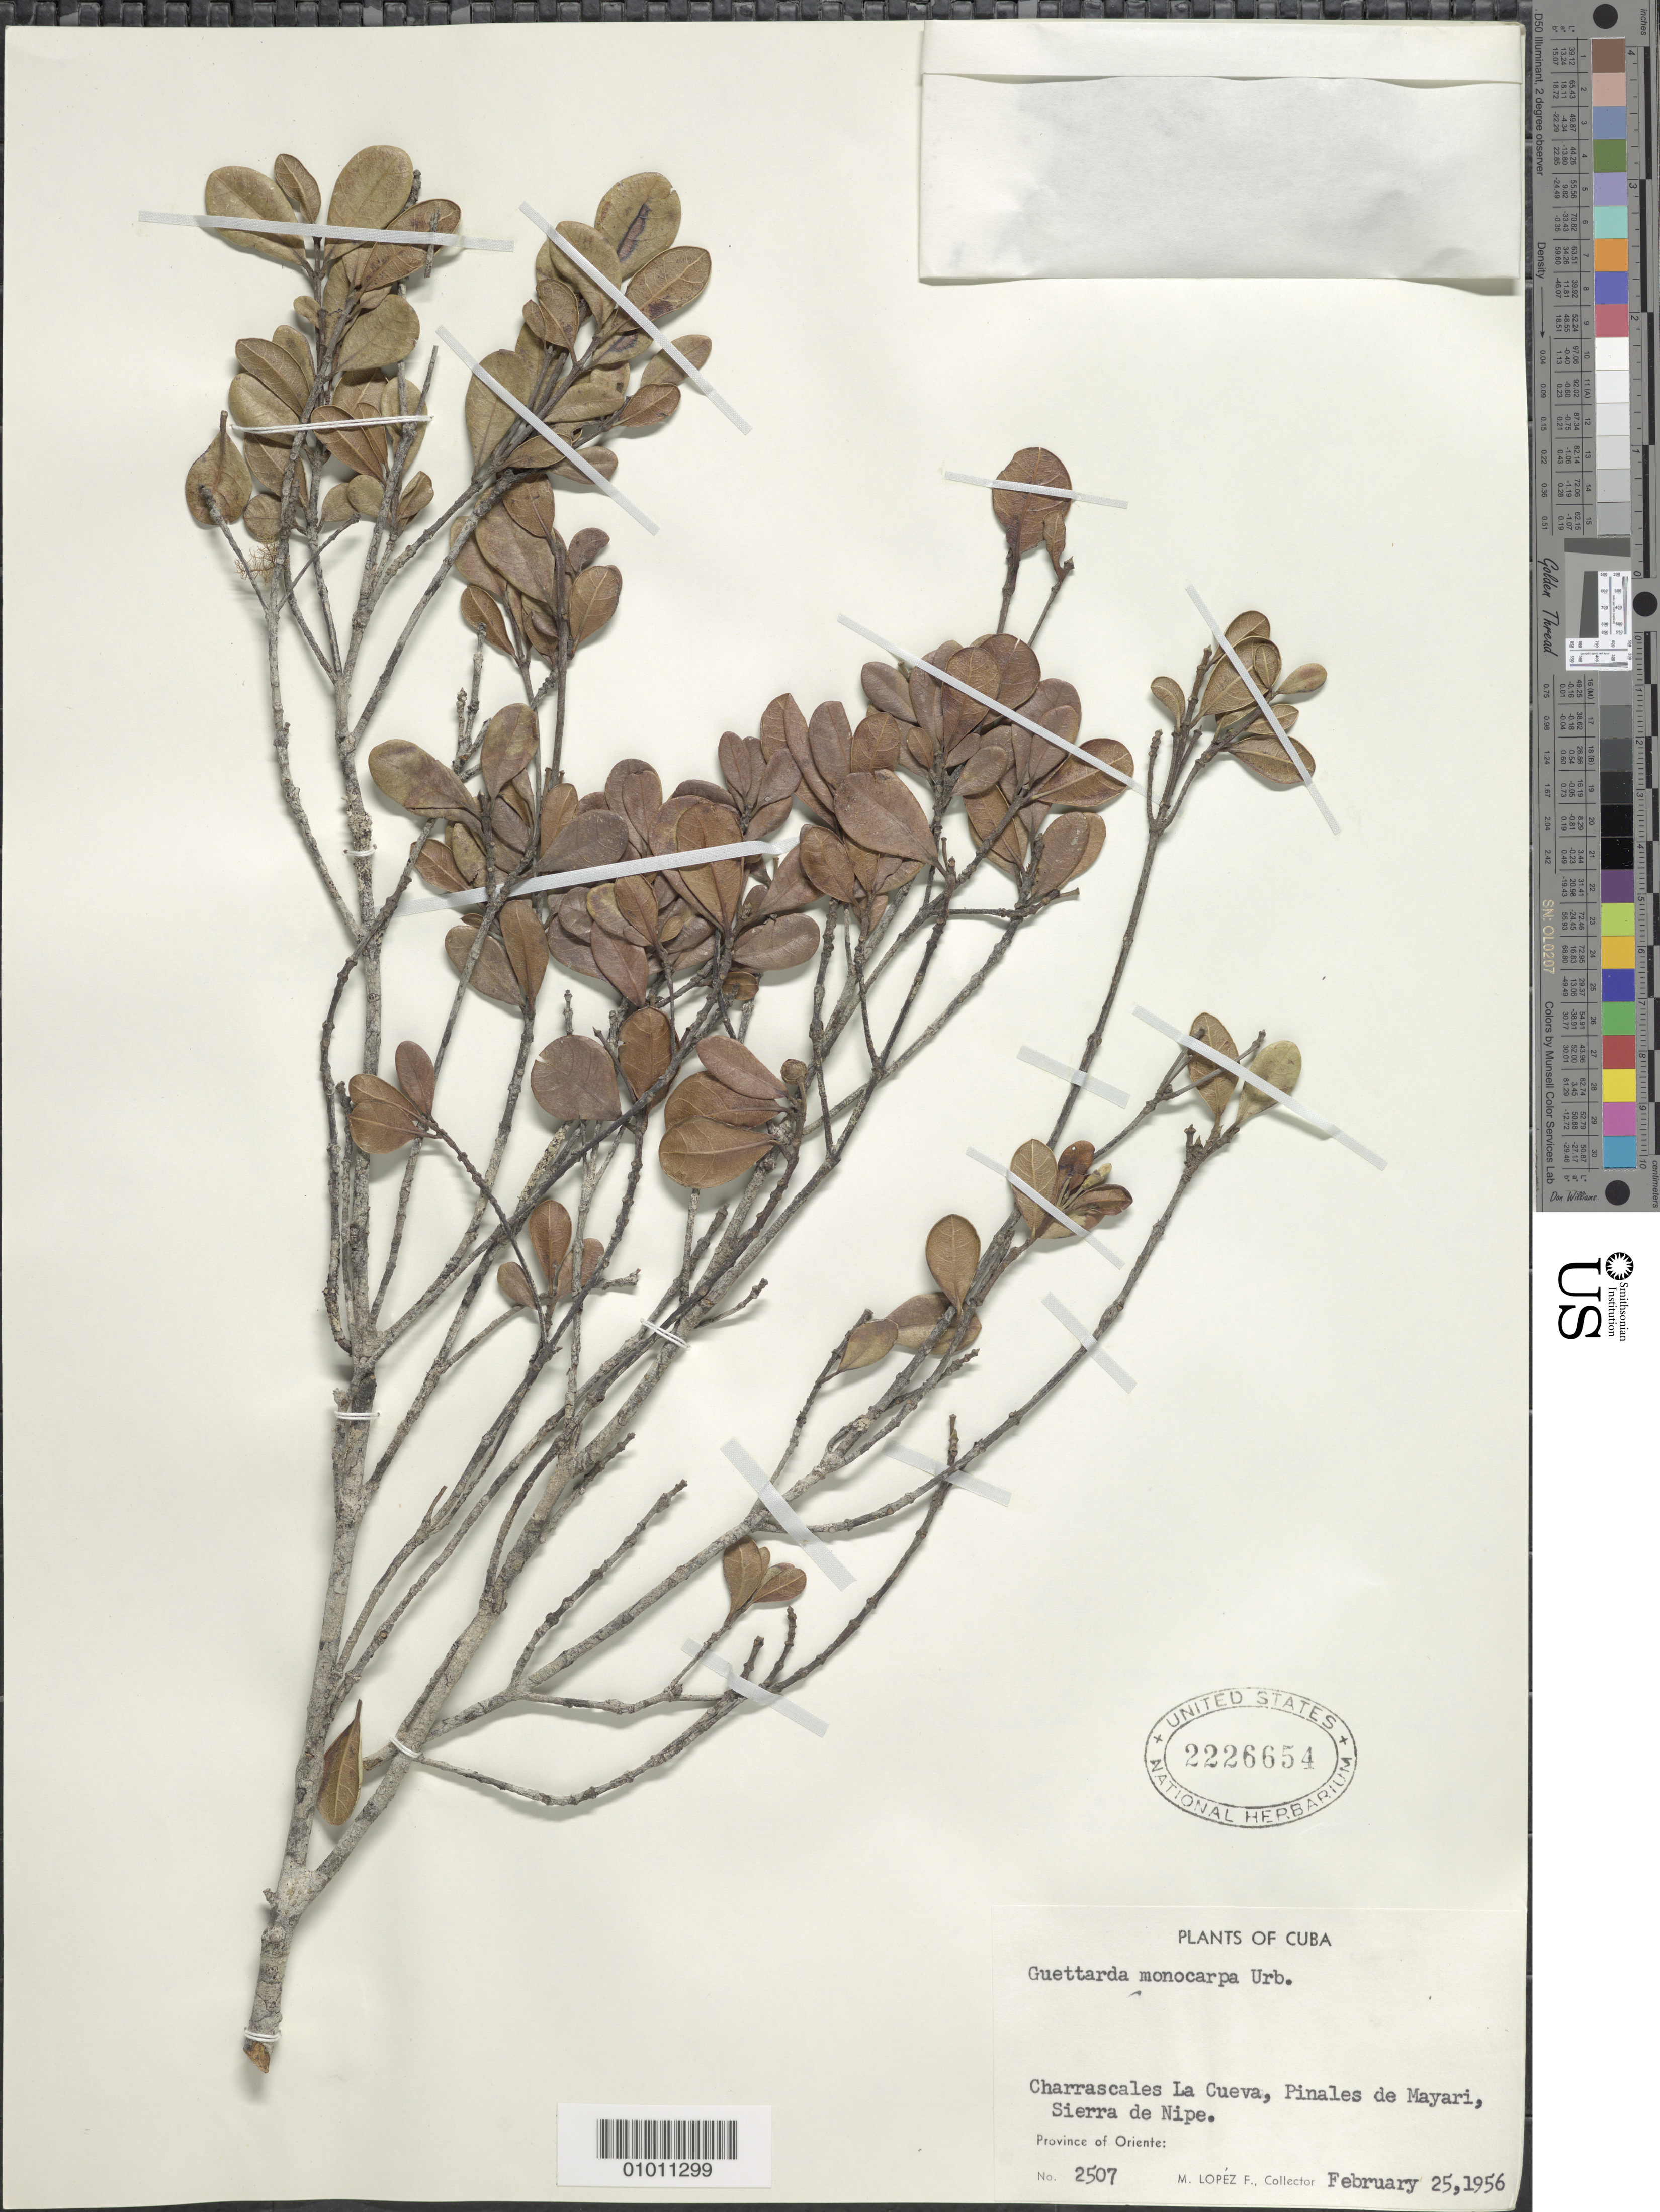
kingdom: Plantae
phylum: Tracheophyta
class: Magnoliopsida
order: Gentianales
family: Rubiaceae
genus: Guettarda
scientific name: Guettarda monocarpa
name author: Urb.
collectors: M. López Figueiras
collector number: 2507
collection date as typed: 25 Feb 1956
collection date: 1956-02-25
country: Cuba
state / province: Holguín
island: Cuba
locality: Charrascales La Cueva, Pinales de Mayari, Sierra de Nipe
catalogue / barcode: US 2226654